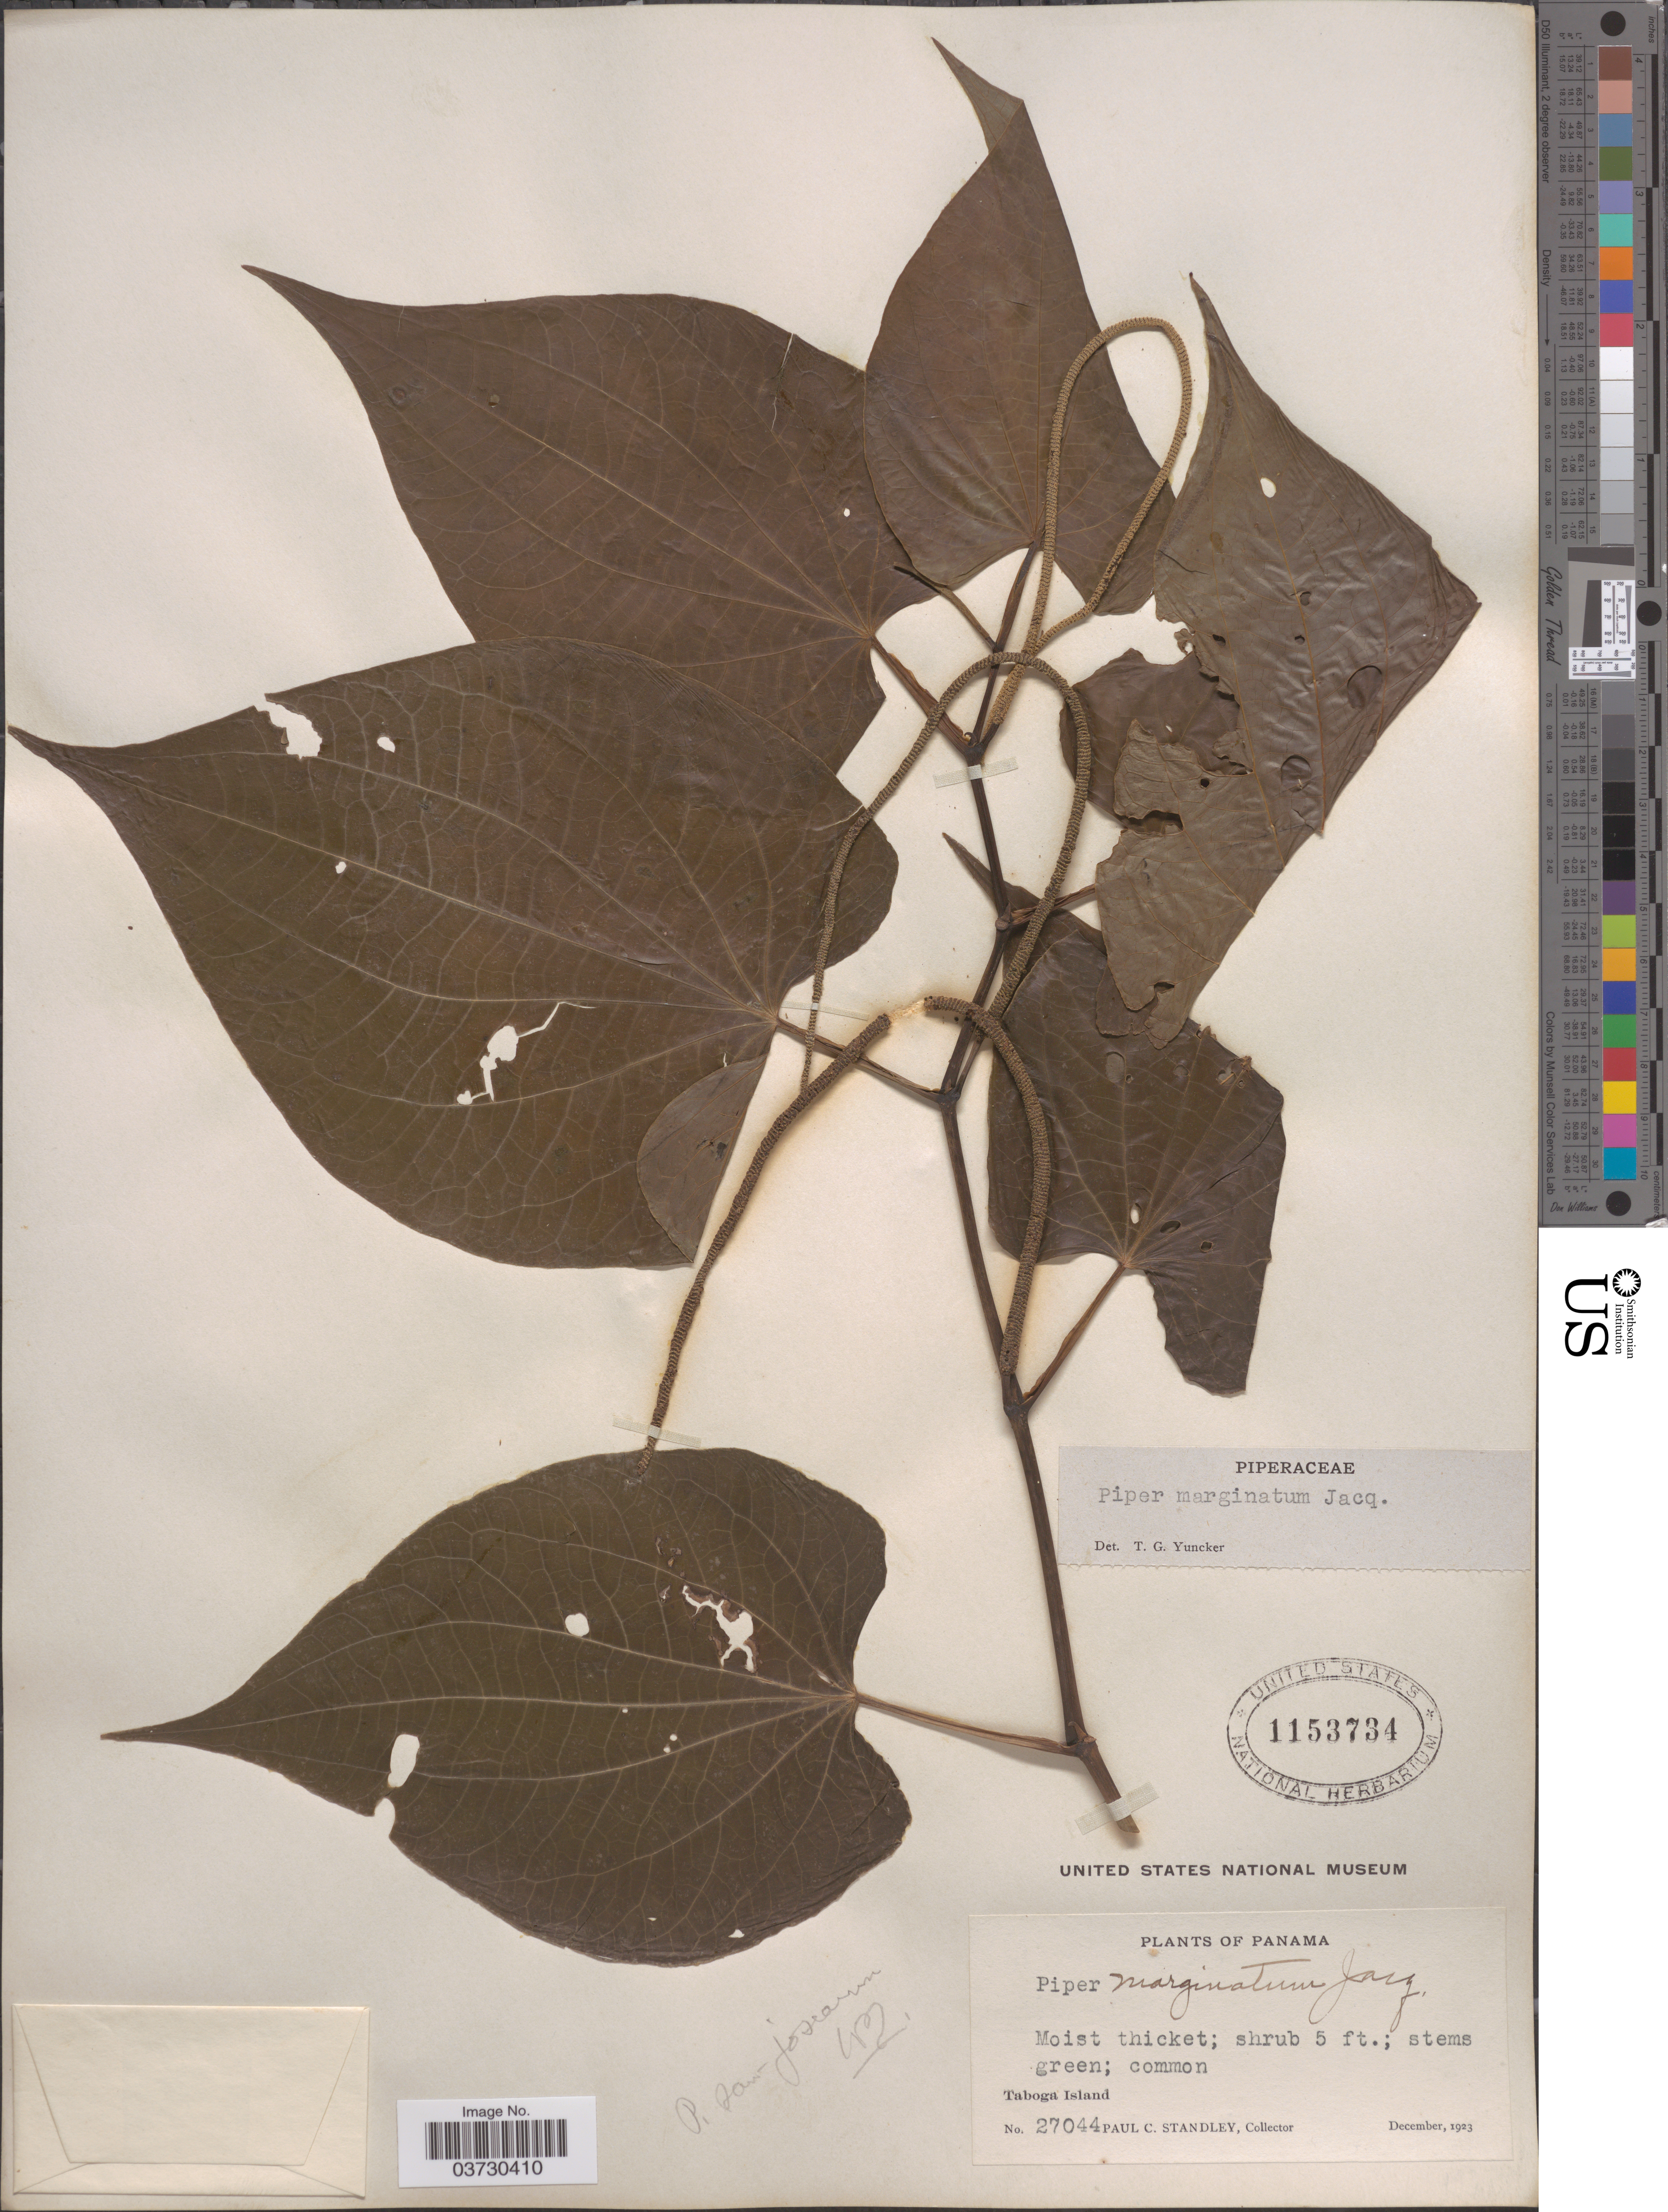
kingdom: Plantae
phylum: Tracheophyta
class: Magnoliopsida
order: Piperales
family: Piperaceae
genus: Piper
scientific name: Piper marginatum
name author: Jacq.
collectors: P. C. Standley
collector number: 27044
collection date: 1923-12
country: Panama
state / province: Panamá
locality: Taboga Island.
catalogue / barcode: US 1153734